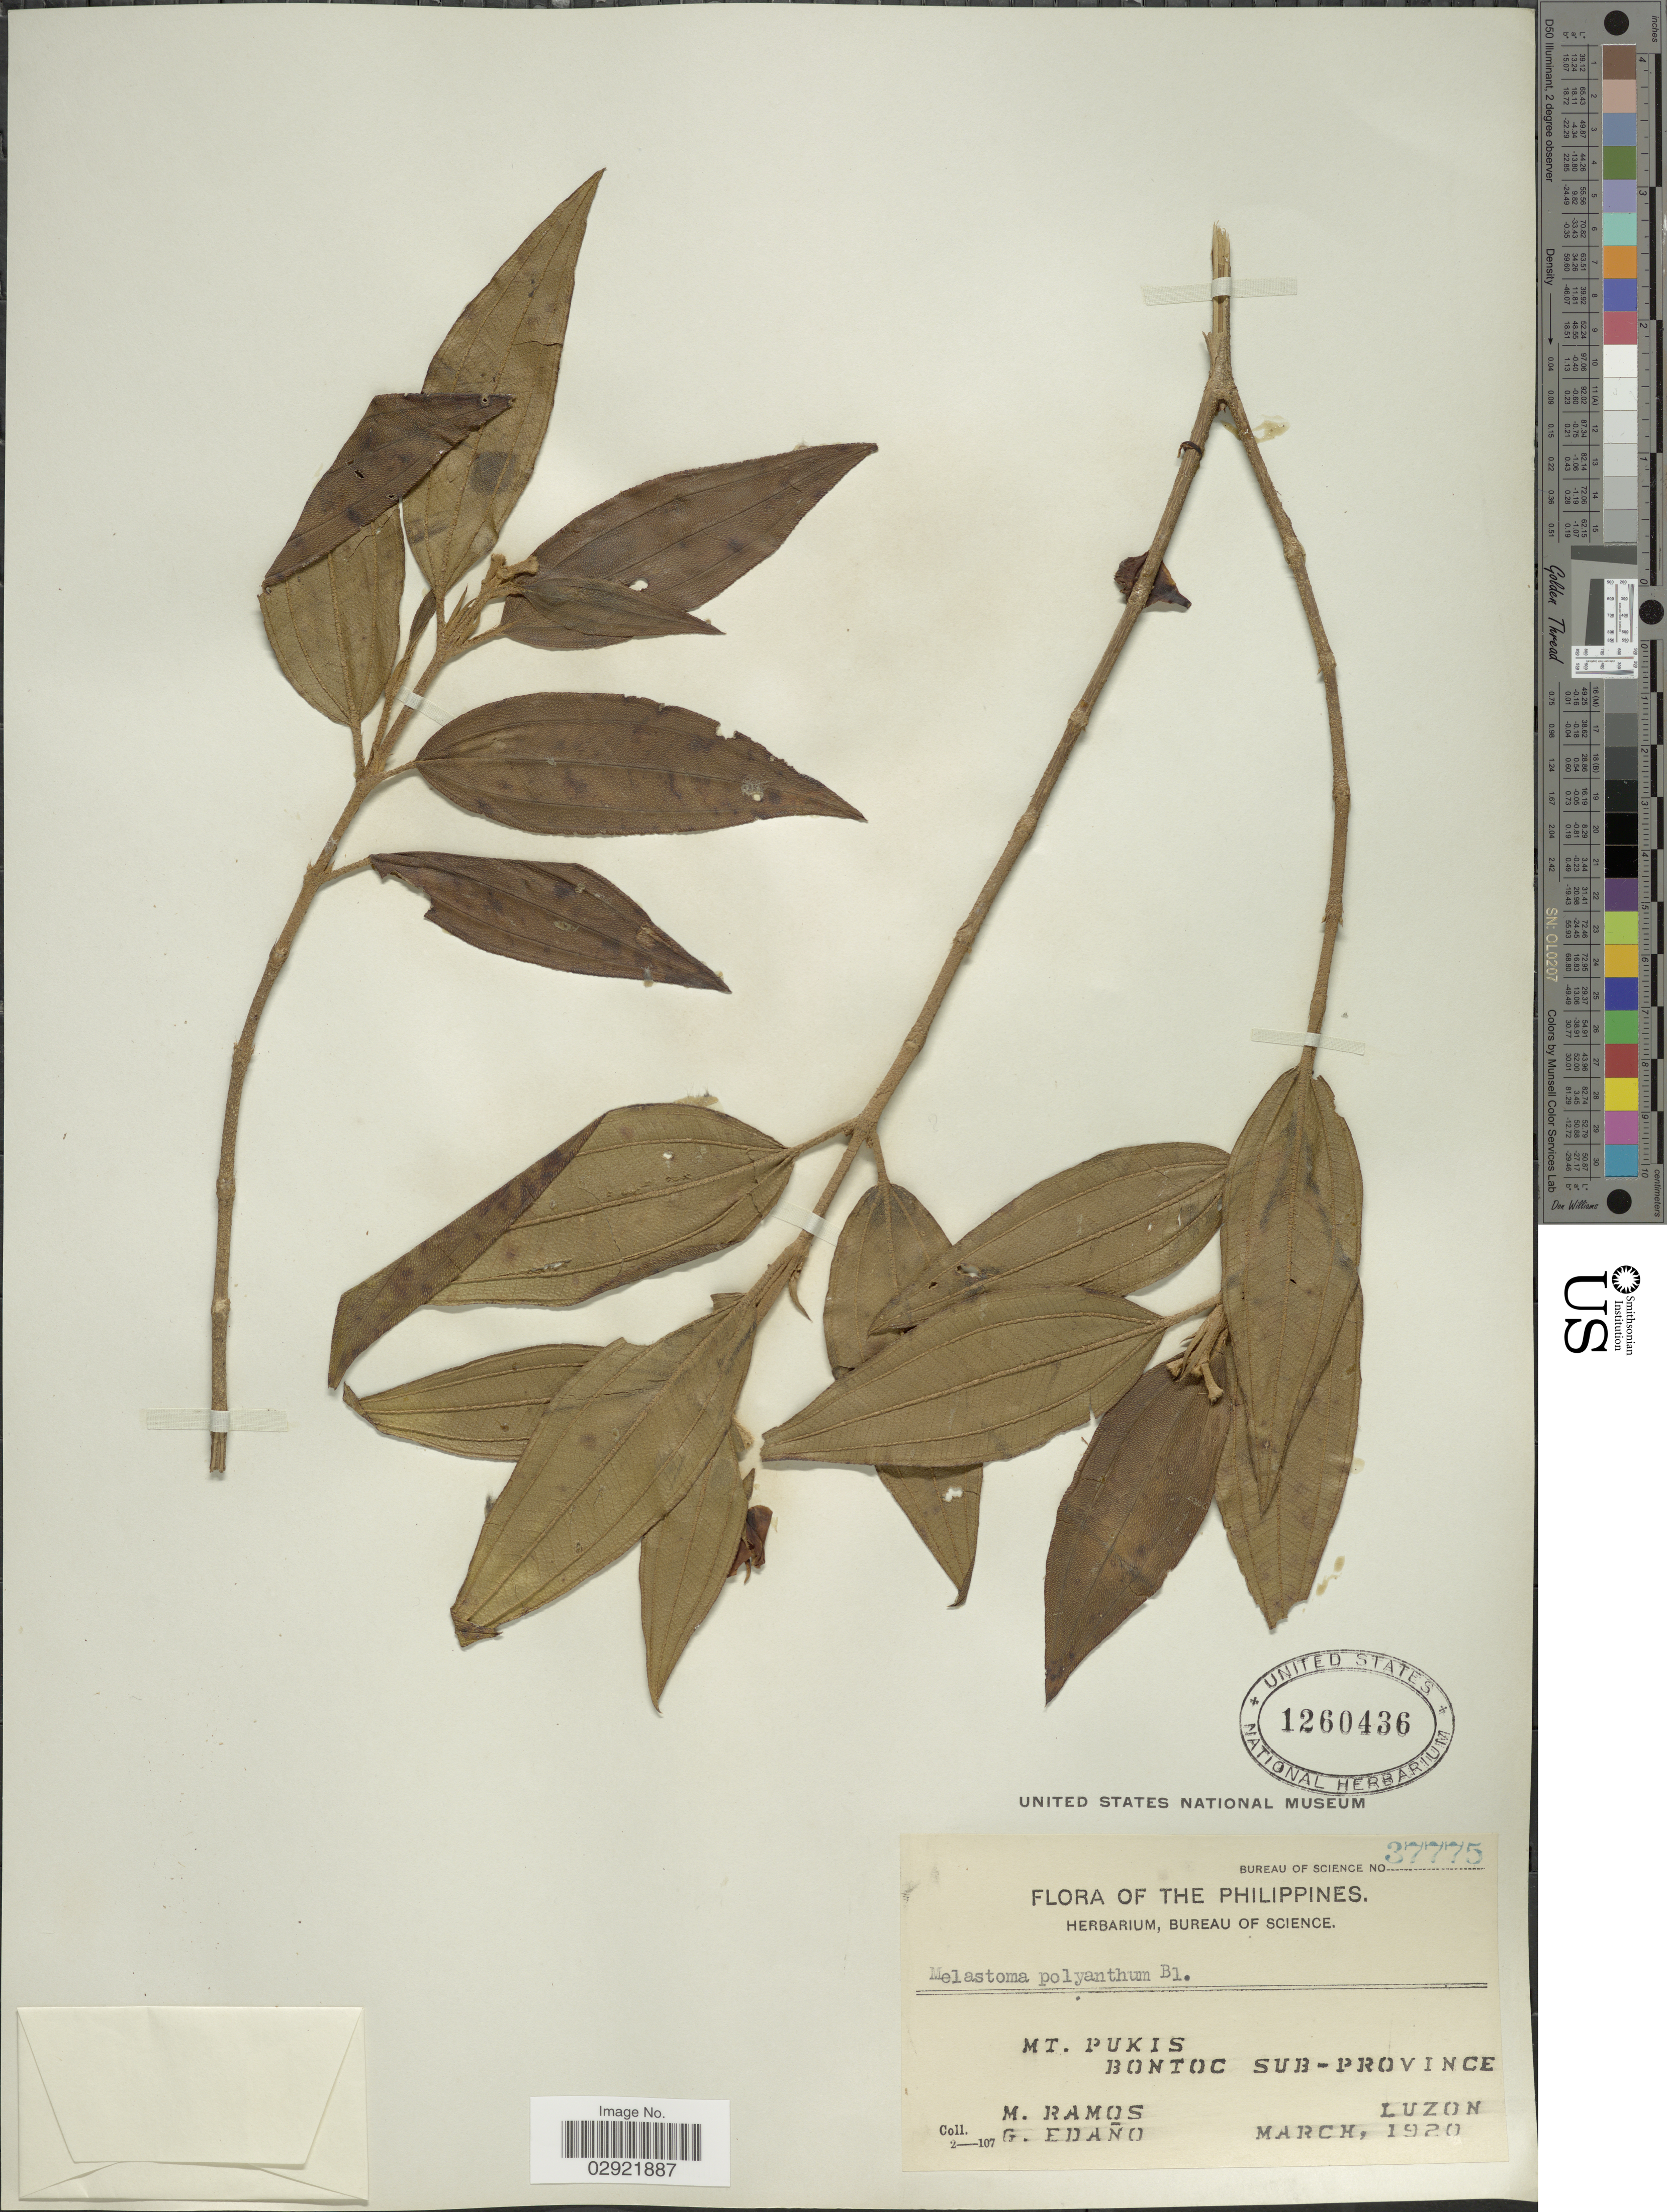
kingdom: Plantae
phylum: Tracheophyta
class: Magnoliopsida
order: Myrtales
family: Melastomataceae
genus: Melastoma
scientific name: Melastoma malabathricum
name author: L.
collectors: M. Ramos & G. Edaño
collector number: Bureau of Science 37775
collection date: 1920-03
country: Philippines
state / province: Cordillera (Administrative Region)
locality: Mt. Pukis, Bontoc Sub-Province, Luzon.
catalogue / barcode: US 1260436